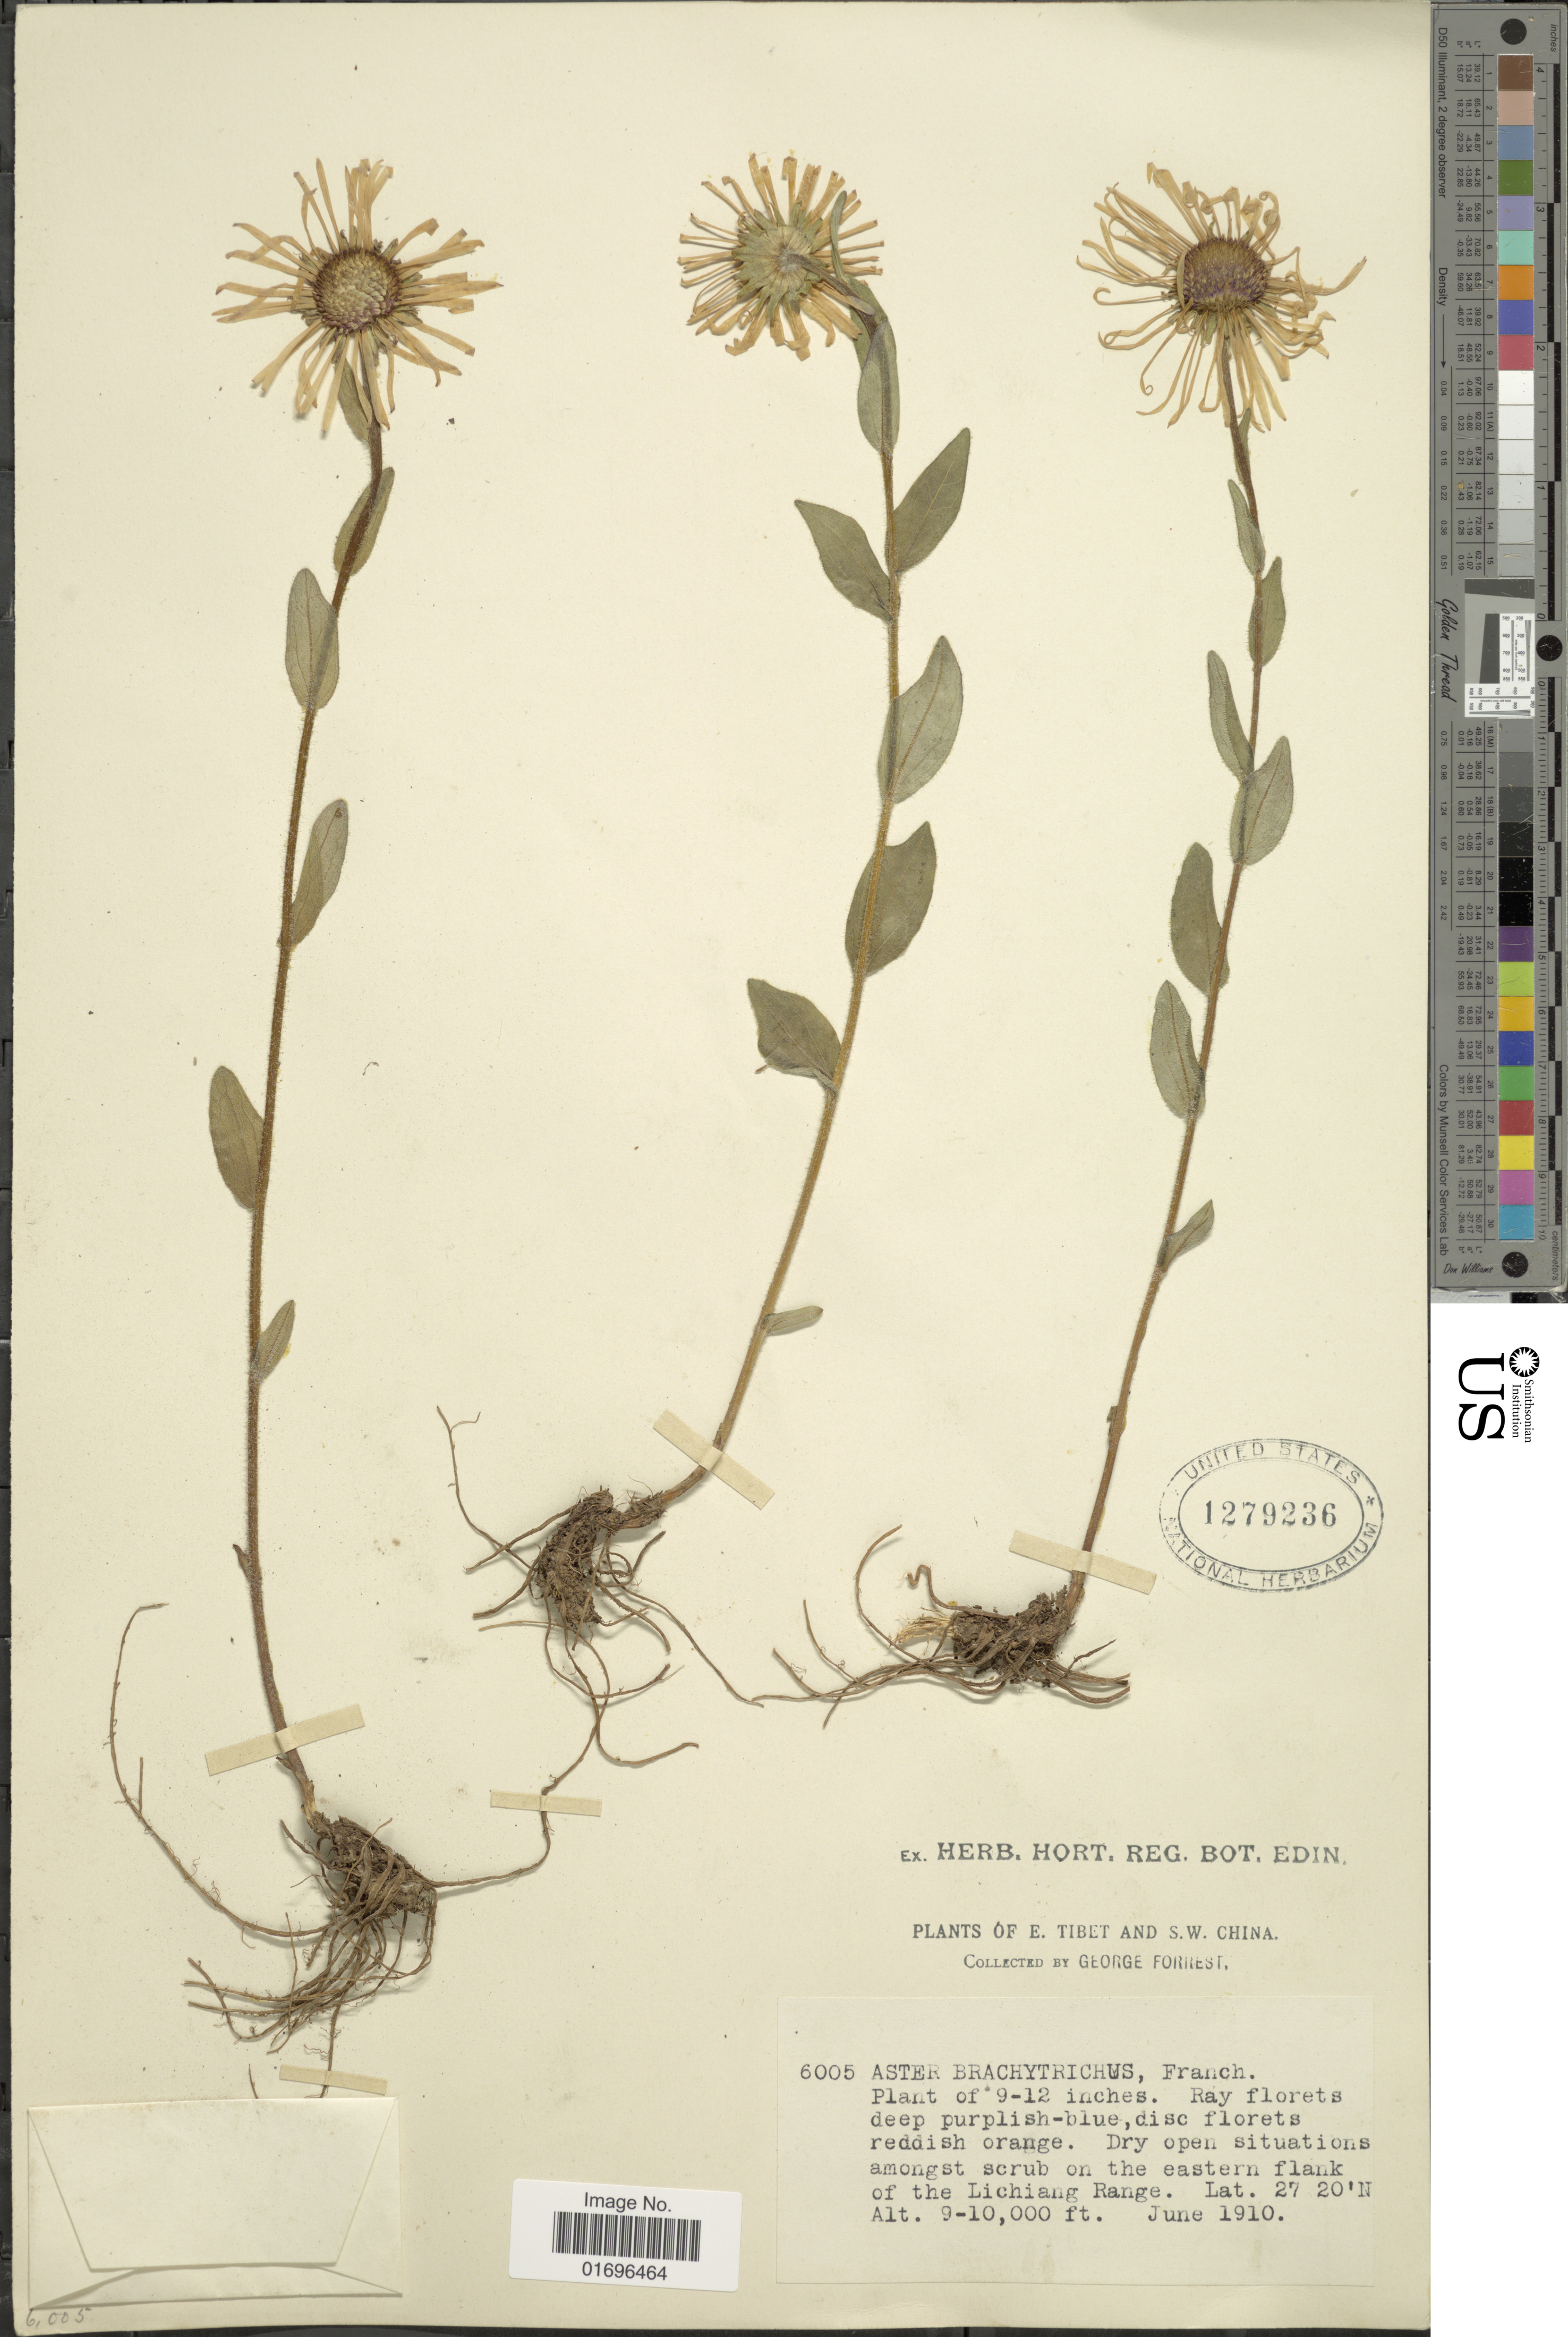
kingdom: Plantae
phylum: Tracheophyta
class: Magnoliopsida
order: Asterales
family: Asteraceae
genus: Aster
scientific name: Aster brachytrichus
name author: Franch.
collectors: G. Forrest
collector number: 6005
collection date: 1910-06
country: China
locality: E. Tibet and S.W. China. Dry open situations amongst scrub on the eastern flank of the Lichiang Range.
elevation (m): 2743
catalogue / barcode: US 1279236